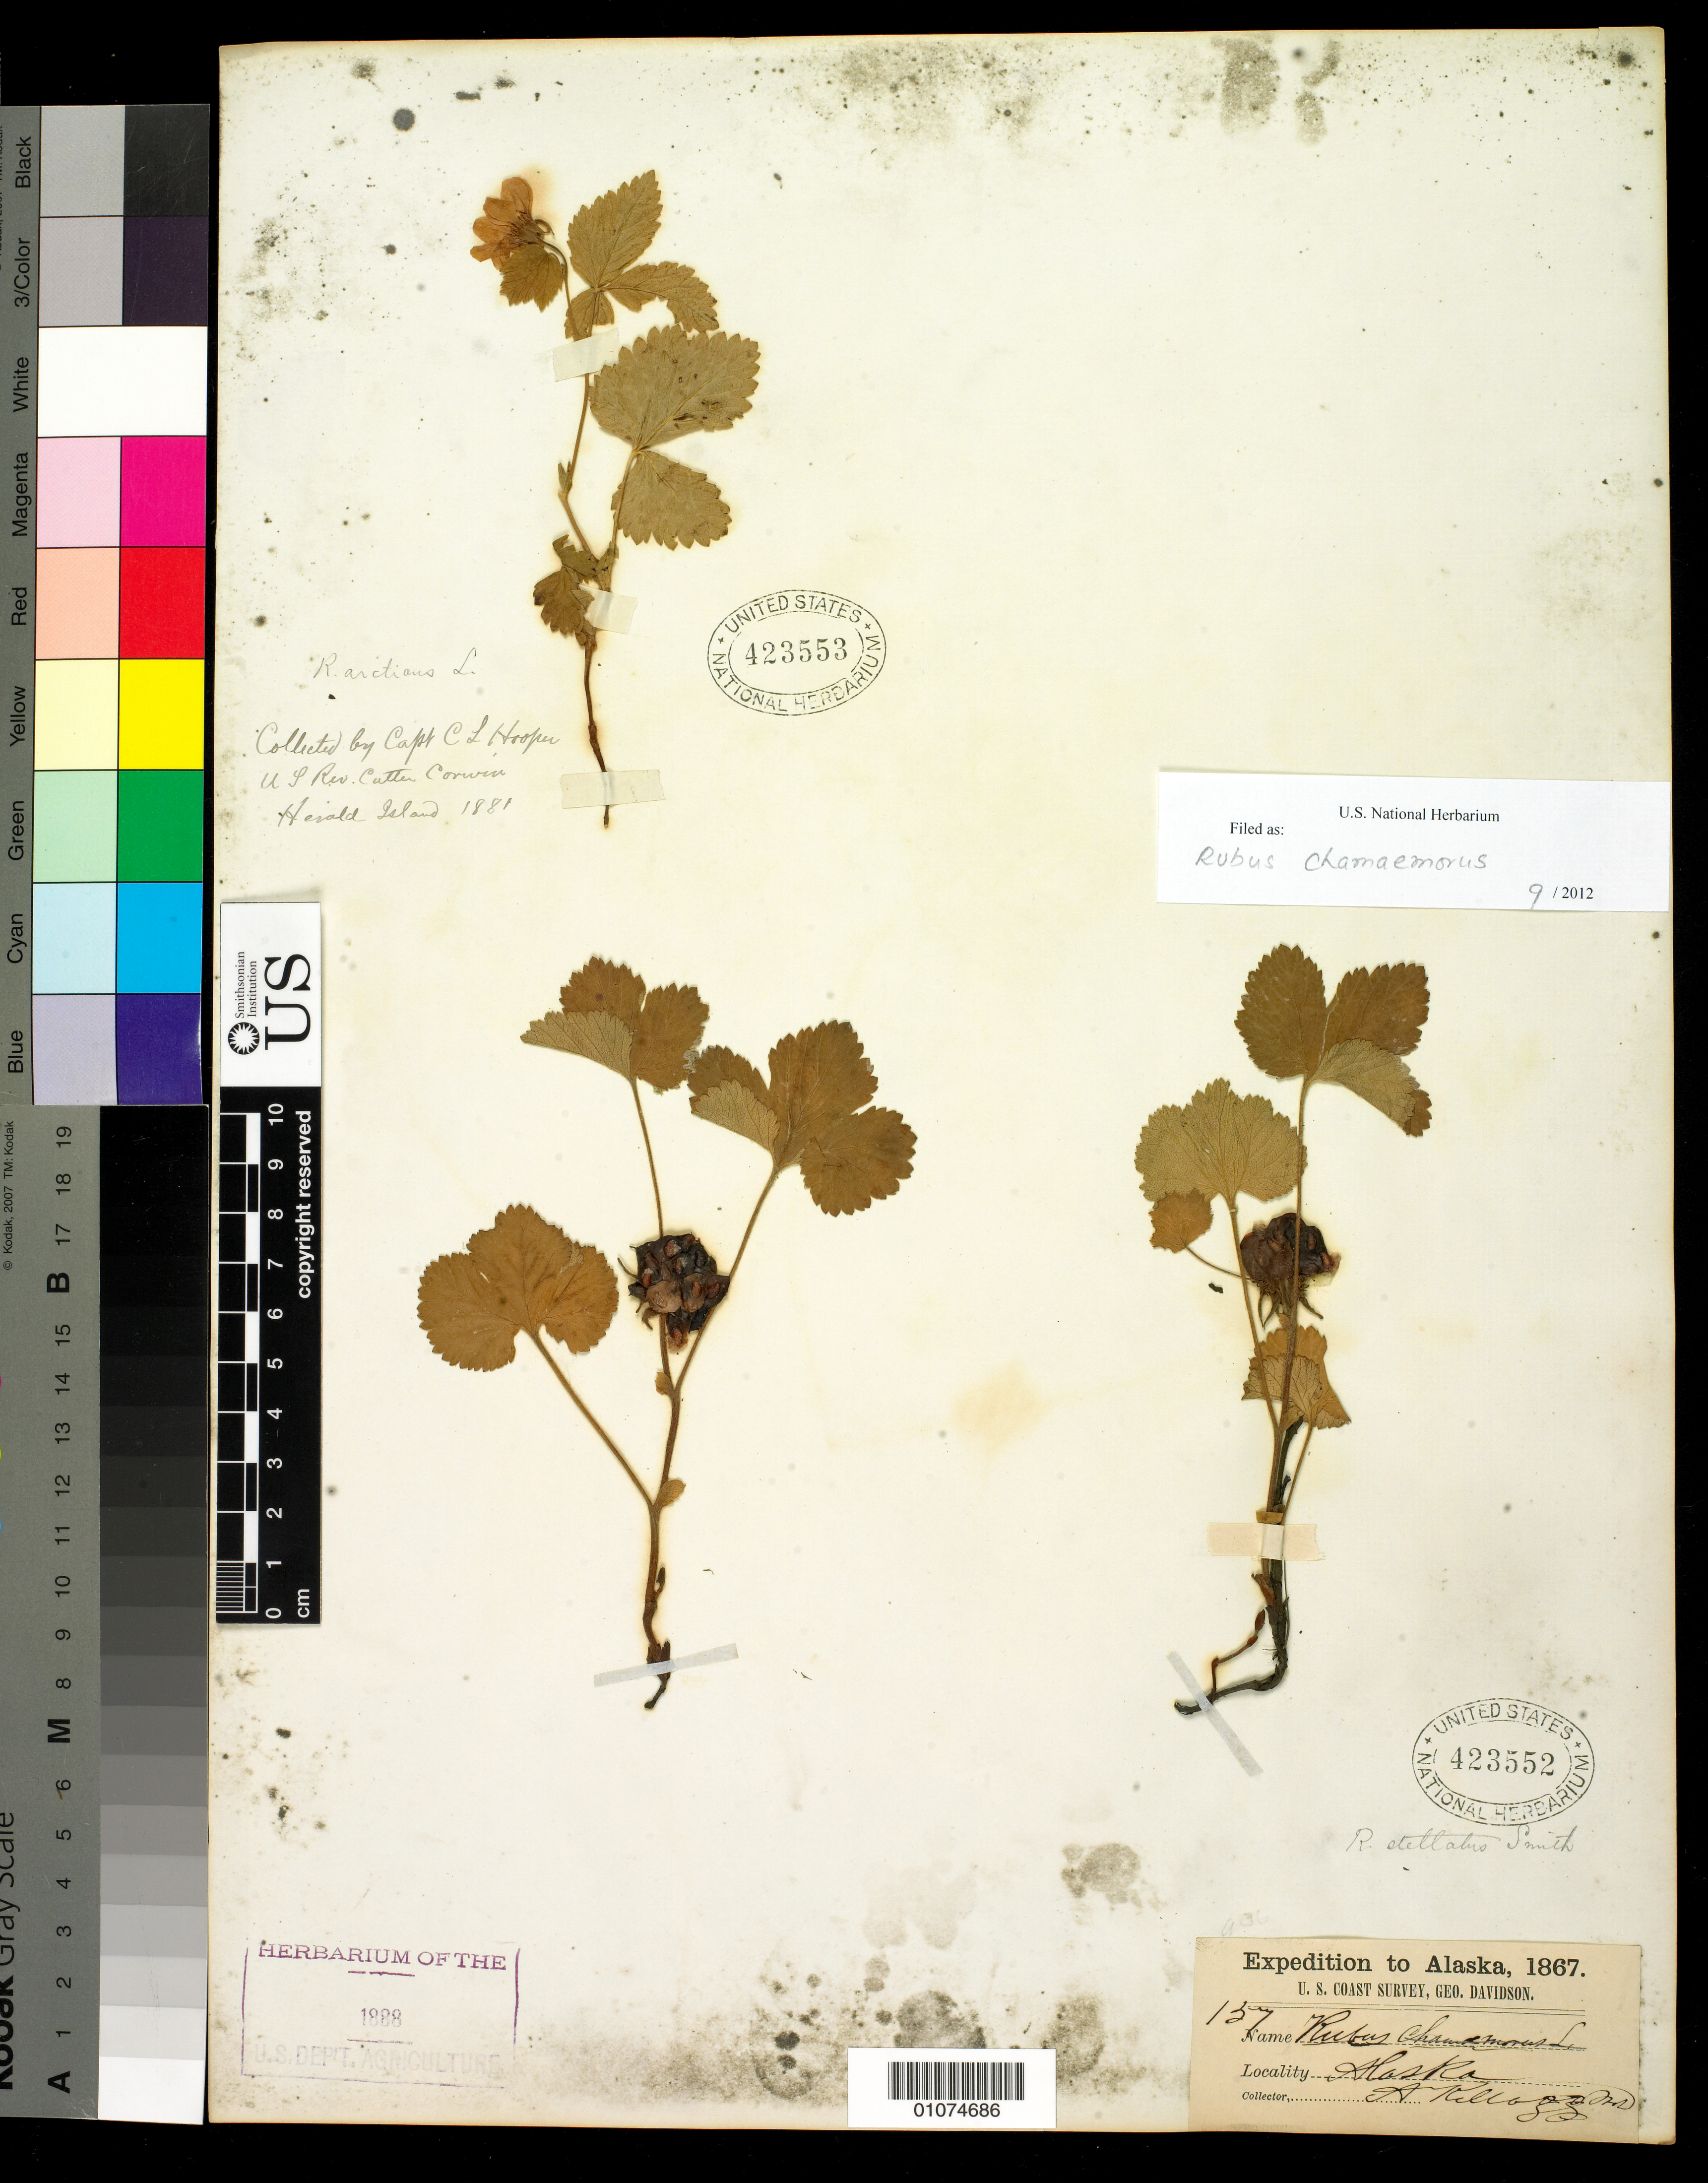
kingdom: Plantae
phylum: Tracheophyta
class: Magnoliopsida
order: Rosales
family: Rosaceae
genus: Rubus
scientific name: Rubus chamaemorus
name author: L.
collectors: A. Kellogg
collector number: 157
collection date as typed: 1867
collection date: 1867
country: United States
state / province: Alaska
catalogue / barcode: US 423552